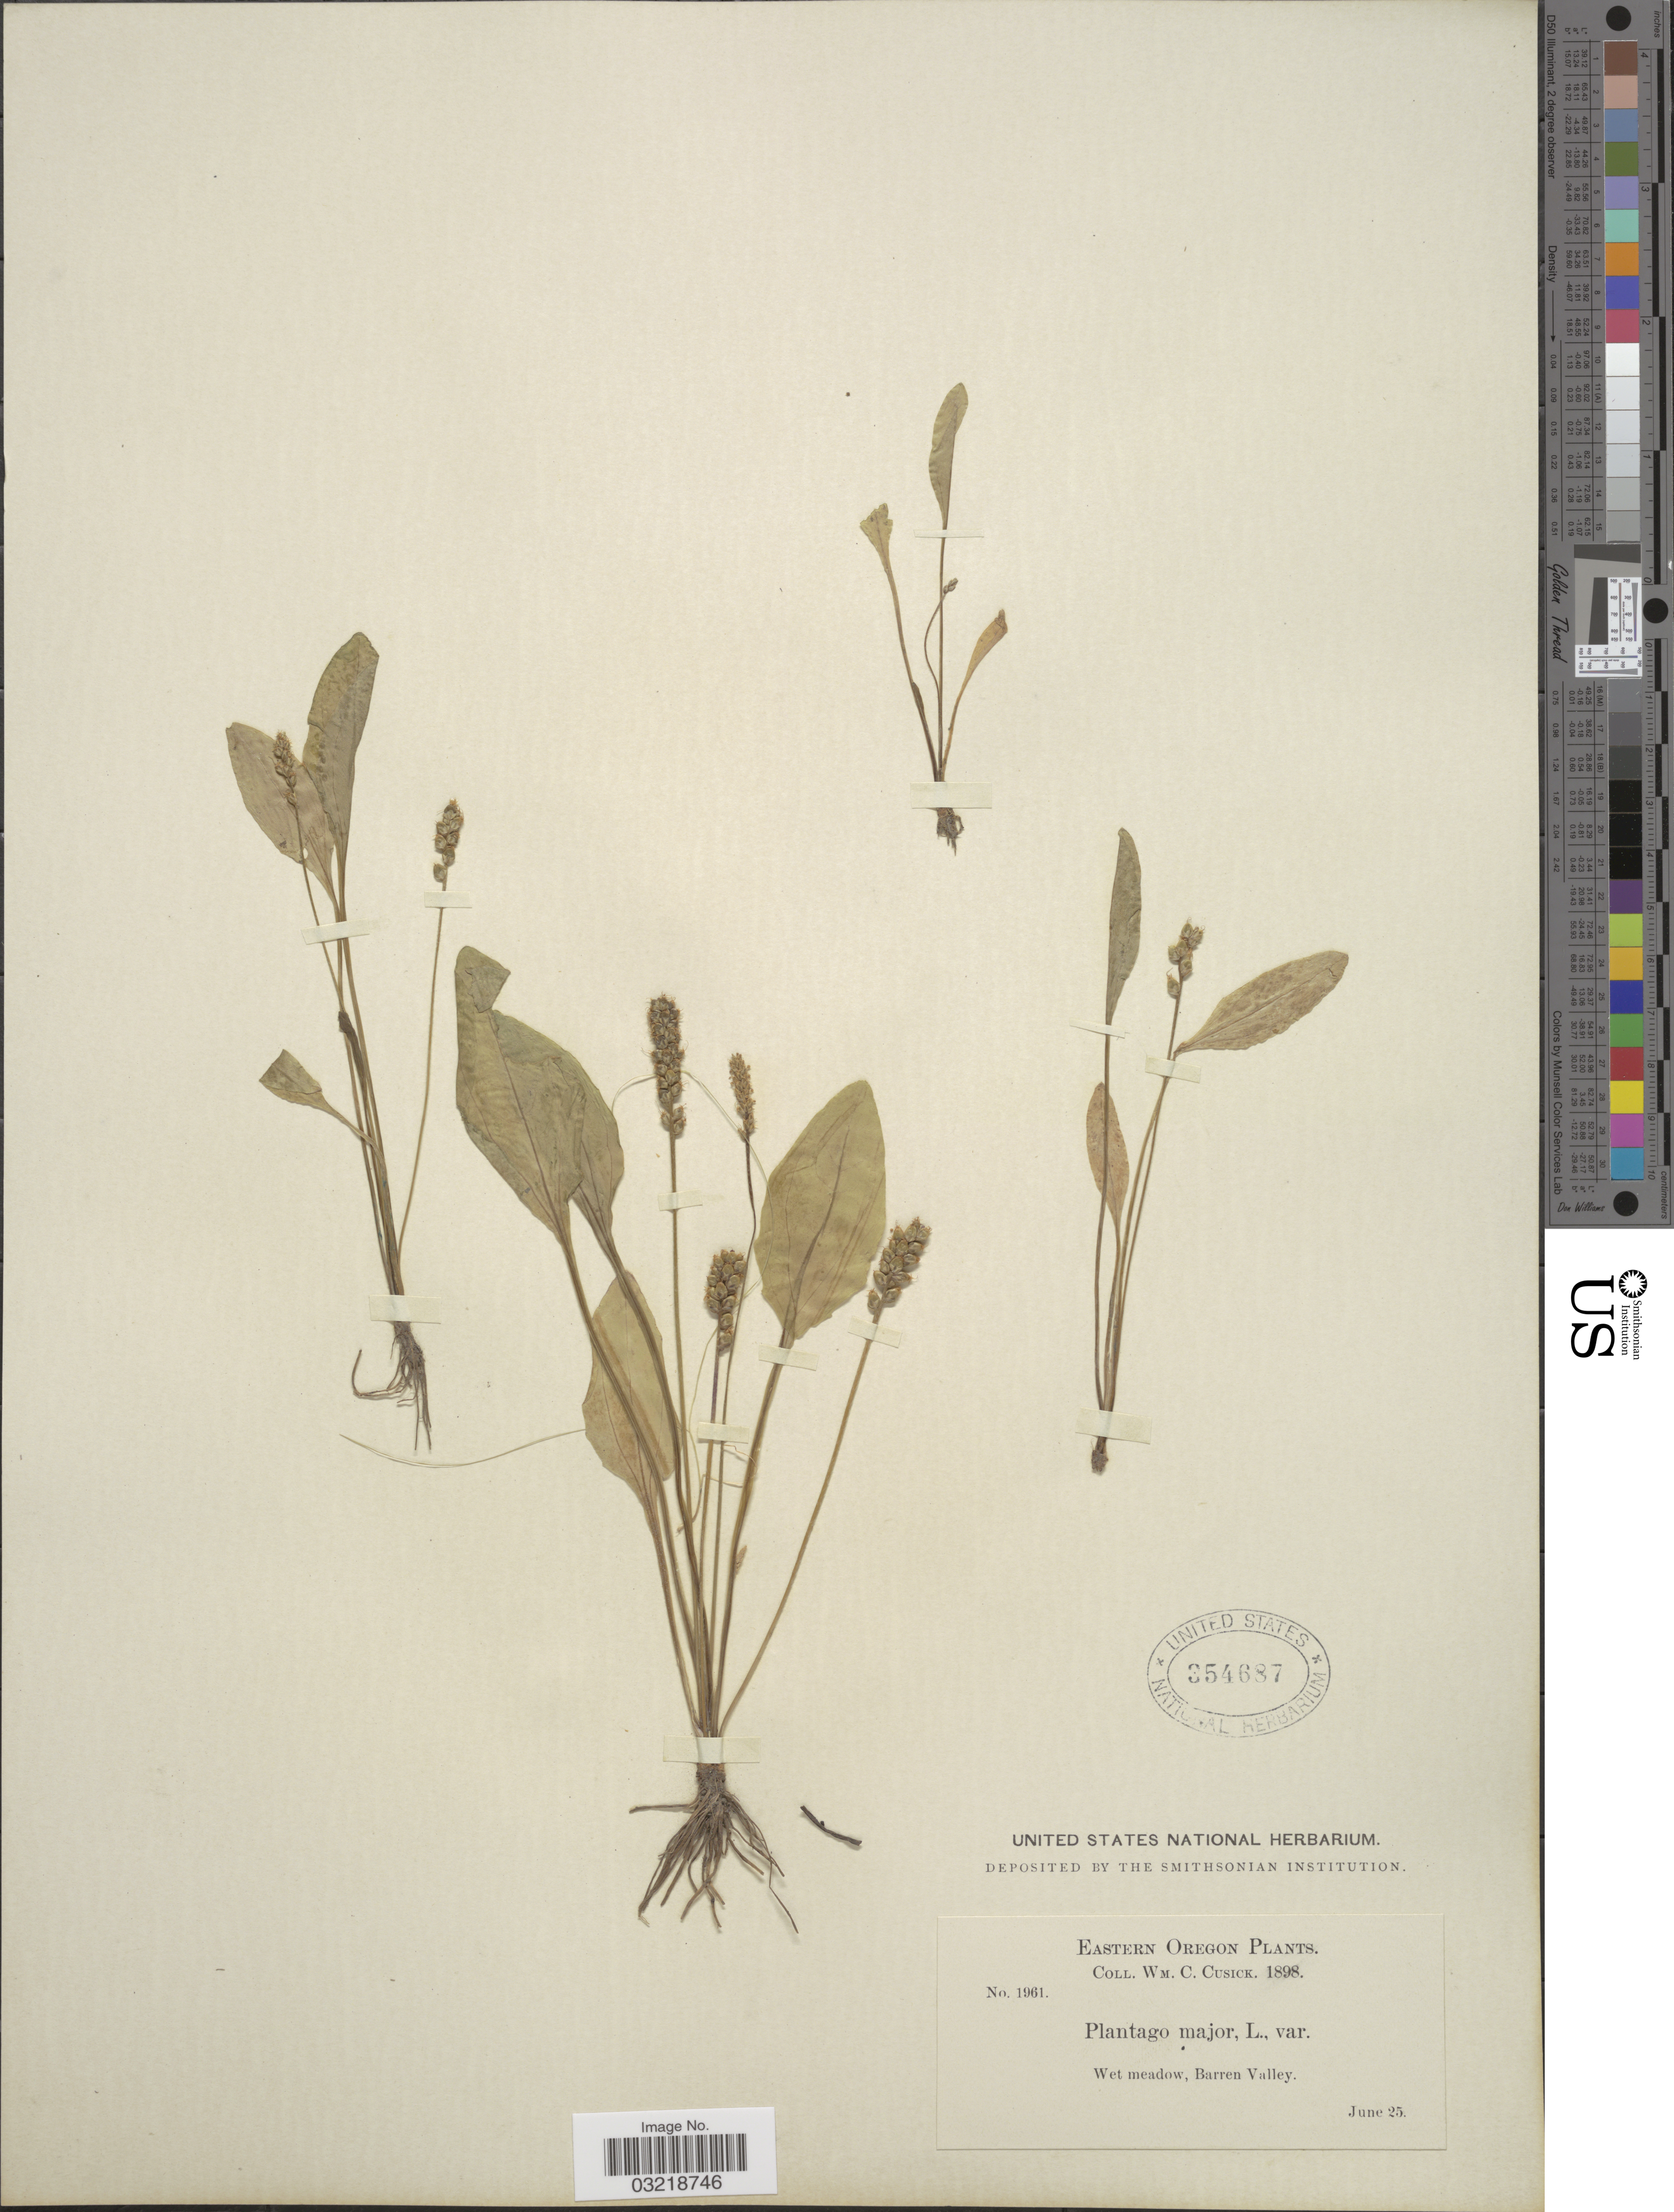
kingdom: Plantae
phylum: Tracheophyta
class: Magnoliopsida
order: Lamiales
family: Plantaginaceae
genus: Plantago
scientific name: Plantago major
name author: L.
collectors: W. C. Cusick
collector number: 1961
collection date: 1898-06-25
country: United States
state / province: Oregon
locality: Eastern Oregon. Barren Valley.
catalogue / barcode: US 354687